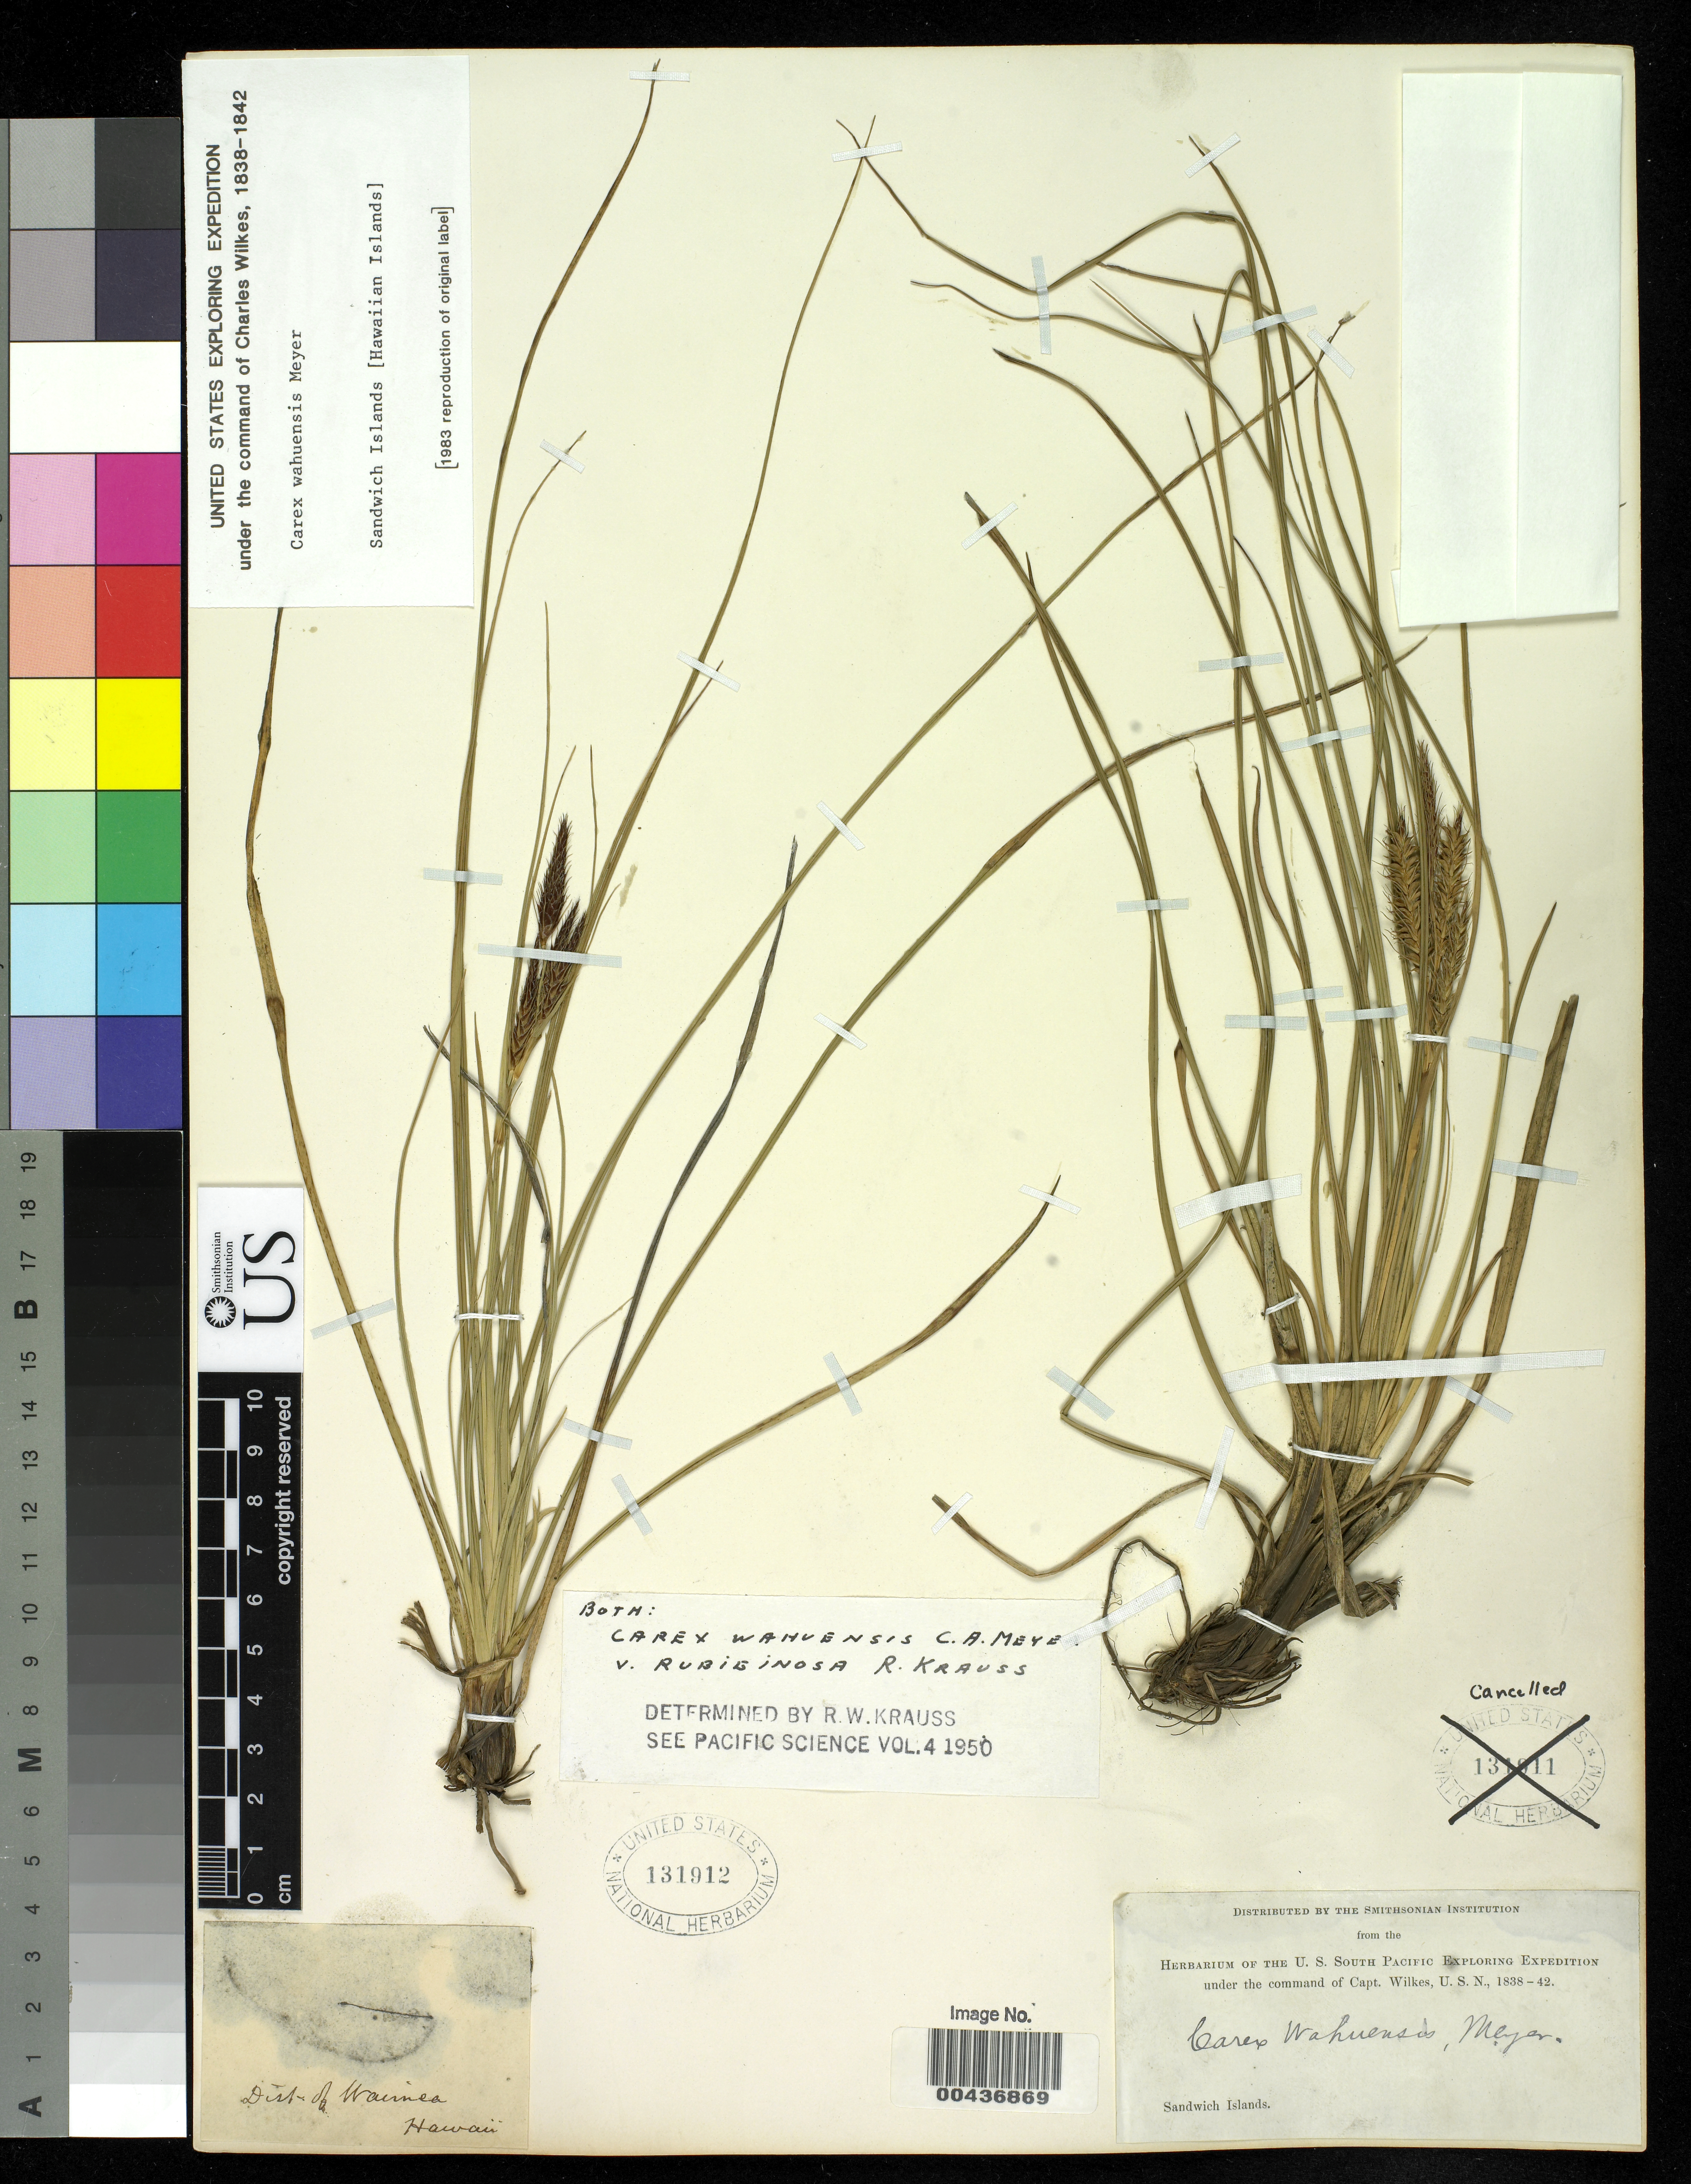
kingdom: Plantae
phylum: Tracheophyta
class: Liliopsida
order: Poales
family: Cyperaceae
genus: Carex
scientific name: Carex wahuensis subsp. rubiginosa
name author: (R.W. Krauss) T. Koyama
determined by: Krauss, R. W.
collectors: Wilkes Explor. Exped.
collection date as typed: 1838 to -- --- 1842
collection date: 1838/1842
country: United States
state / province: Hawaii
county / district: Hawaii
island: Hawaii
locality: Dist. of Waimea, Hawaii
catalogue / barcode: US 131912